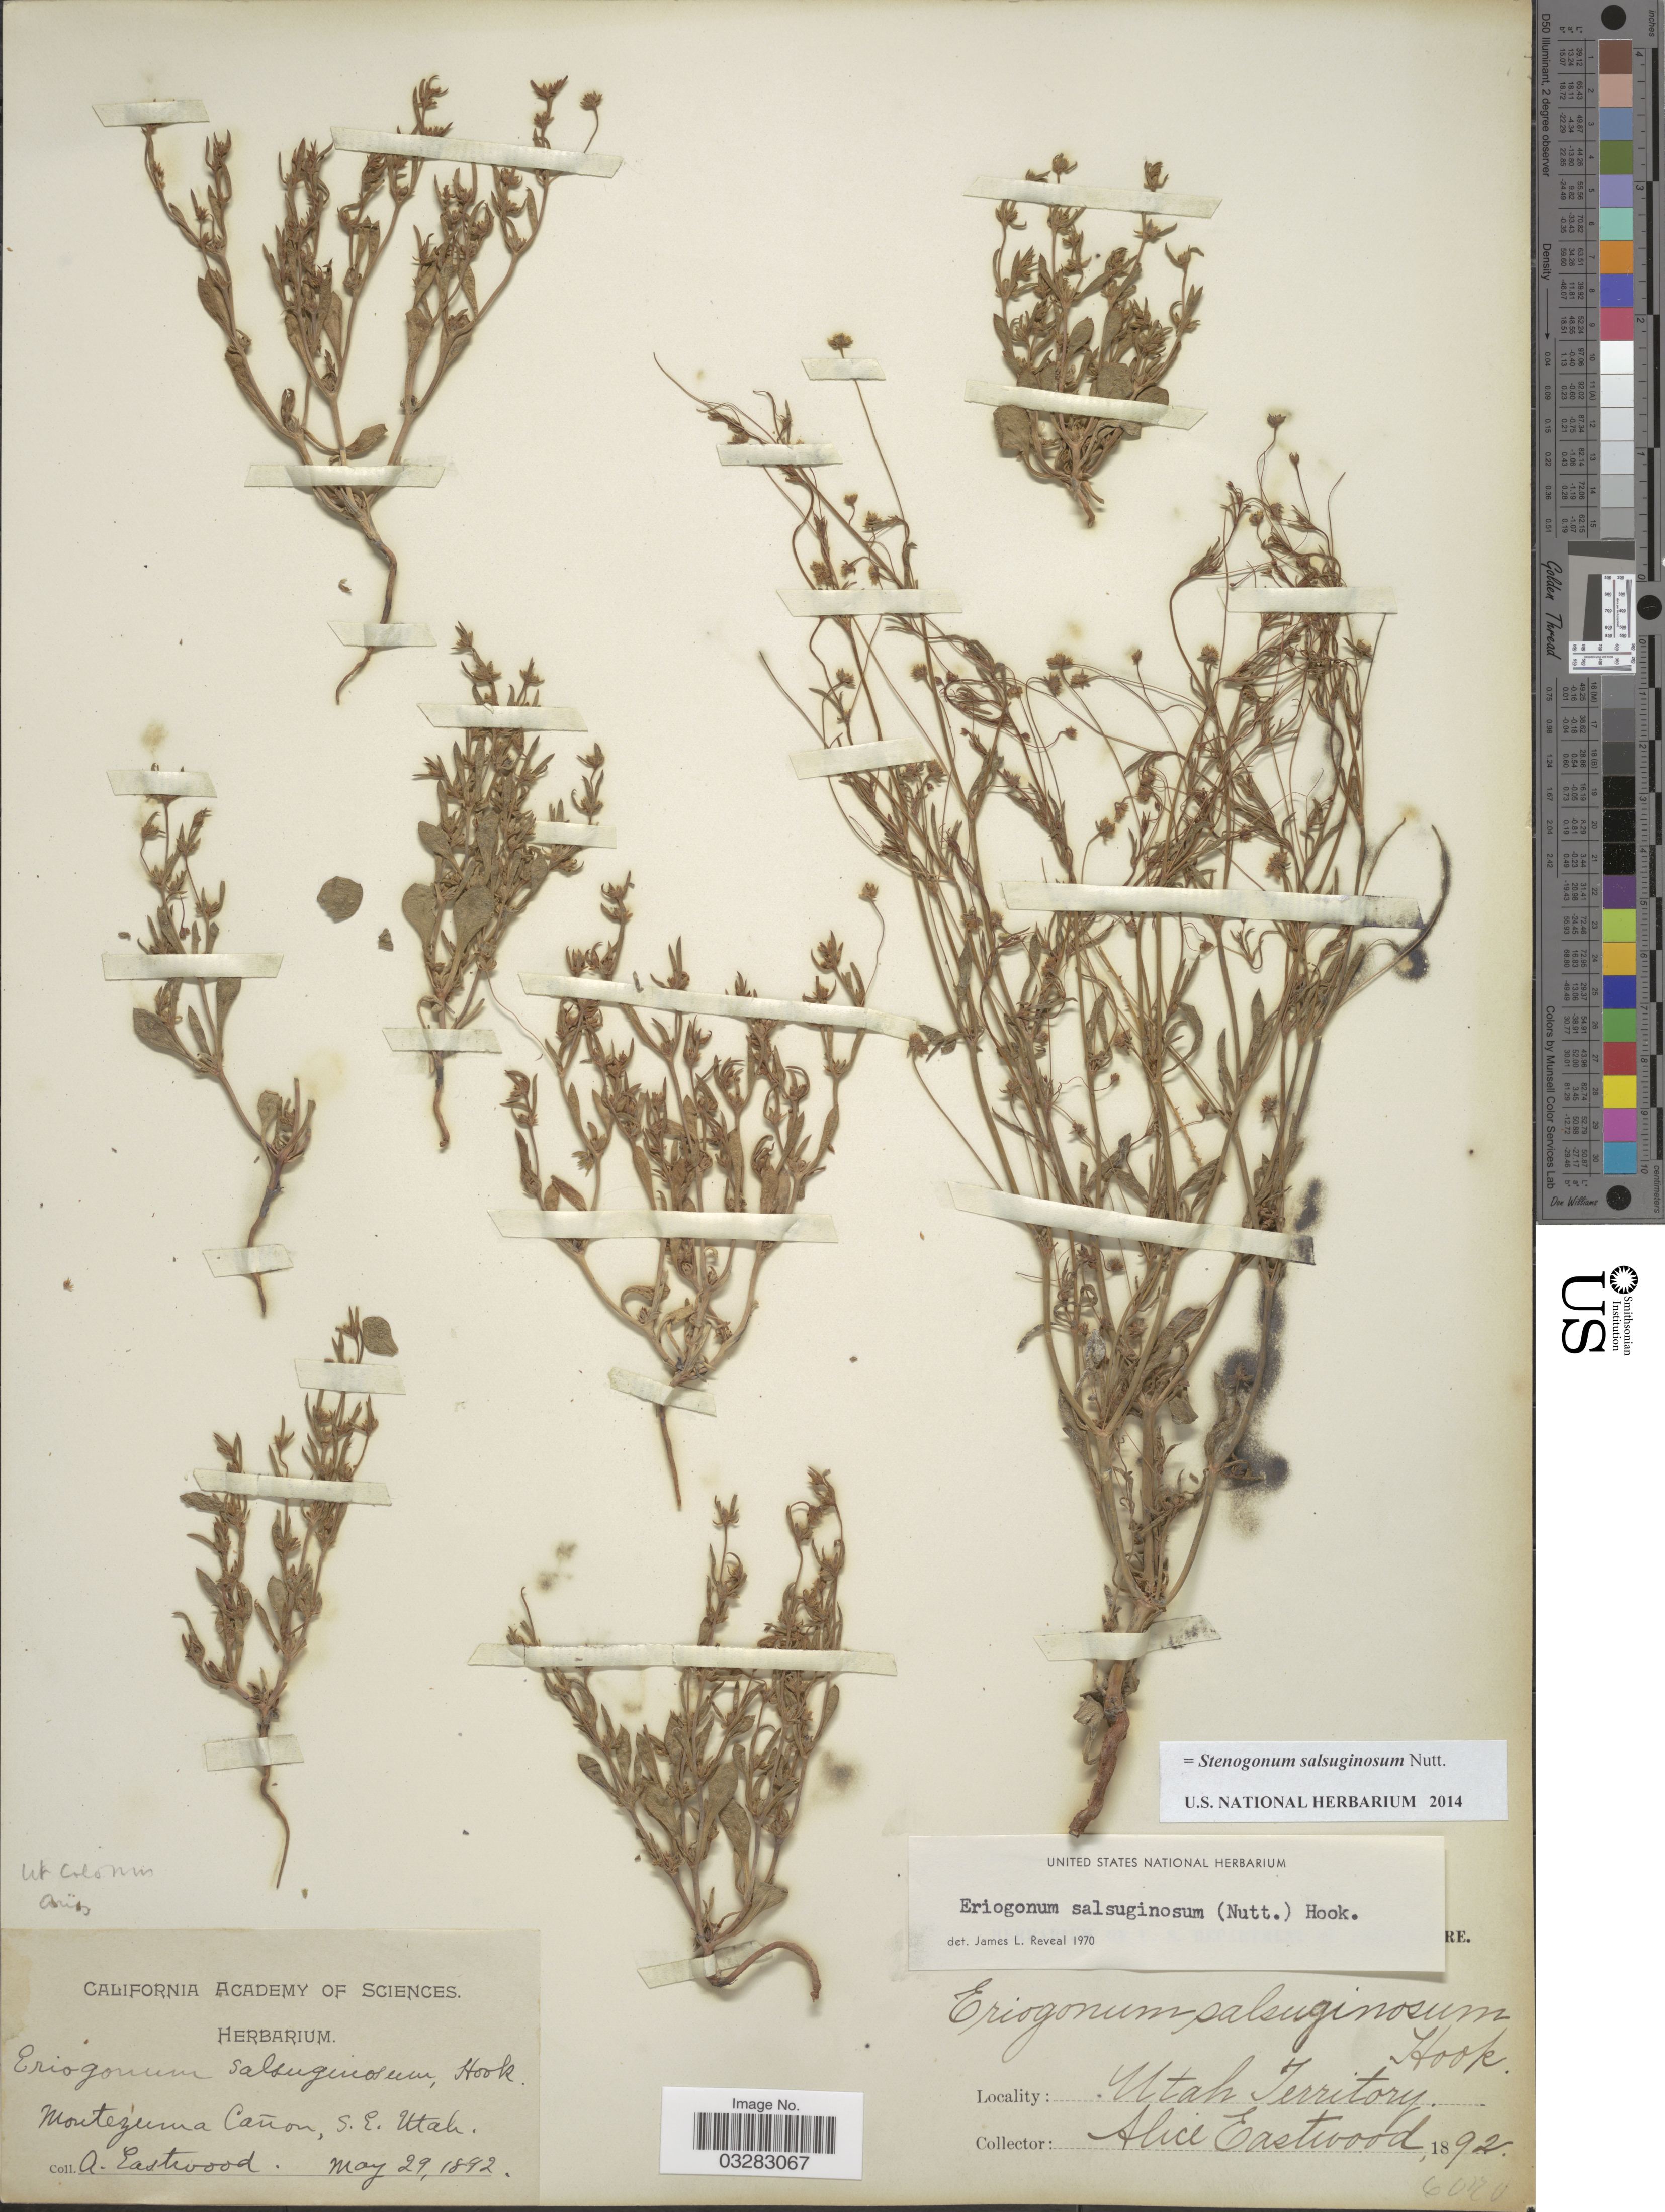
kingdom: Plantae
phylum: Tracheophyta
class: Magnoliopsida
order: Caryophyllales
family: Polygonaceae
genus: Stenogonum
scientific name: Stenogonum salsuginosum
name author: Nutt.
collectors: A. Eastwood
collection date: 1892-05-29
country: United States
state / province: Utah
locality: Montezuma Cañon, S.E. Utah. Utah Territory.